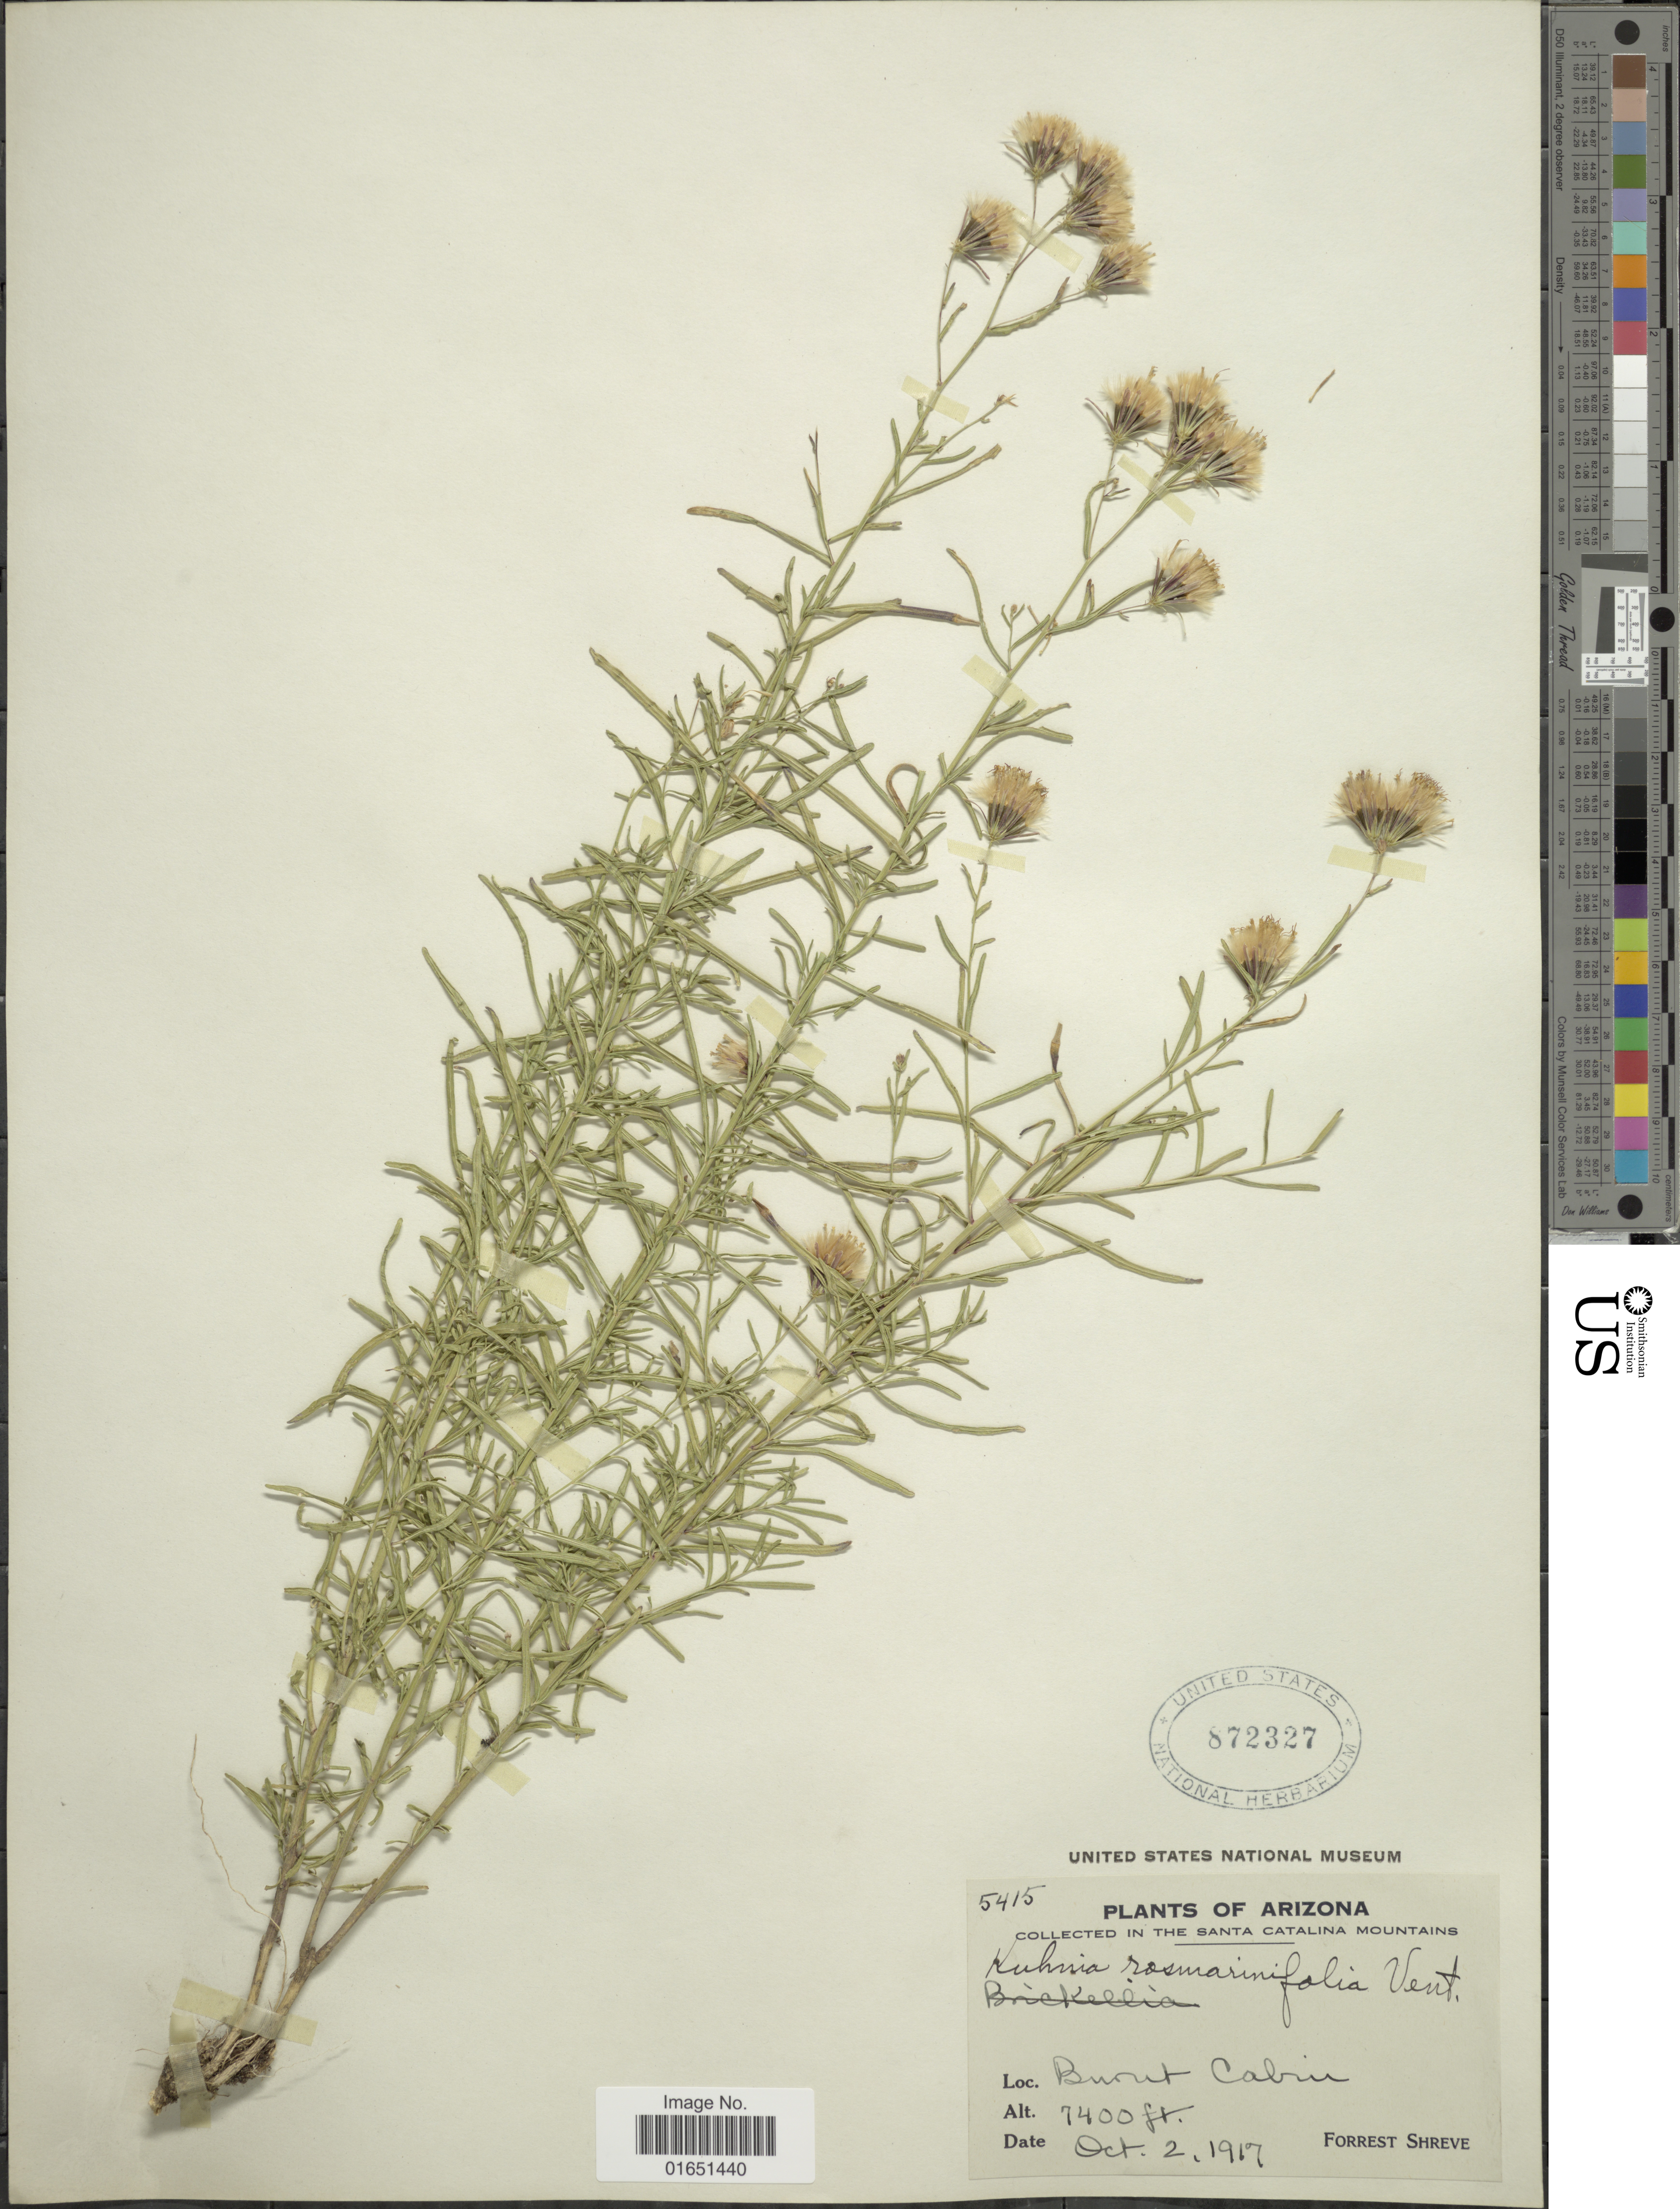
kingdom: Plantae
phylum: Tracheophyta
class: Magnoliopsida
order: Asterales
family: Asteraceae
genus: Brickellia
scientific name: Brickellia rosmarinifolia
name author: (Vent.) W.A. Weber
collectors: F. Shreve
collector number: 5415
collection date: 1917-10-02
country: United States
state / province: Arizona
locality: In the Santa Catalina Mountains, Burnt Cabin.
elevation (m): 2256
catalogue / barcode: US 872327